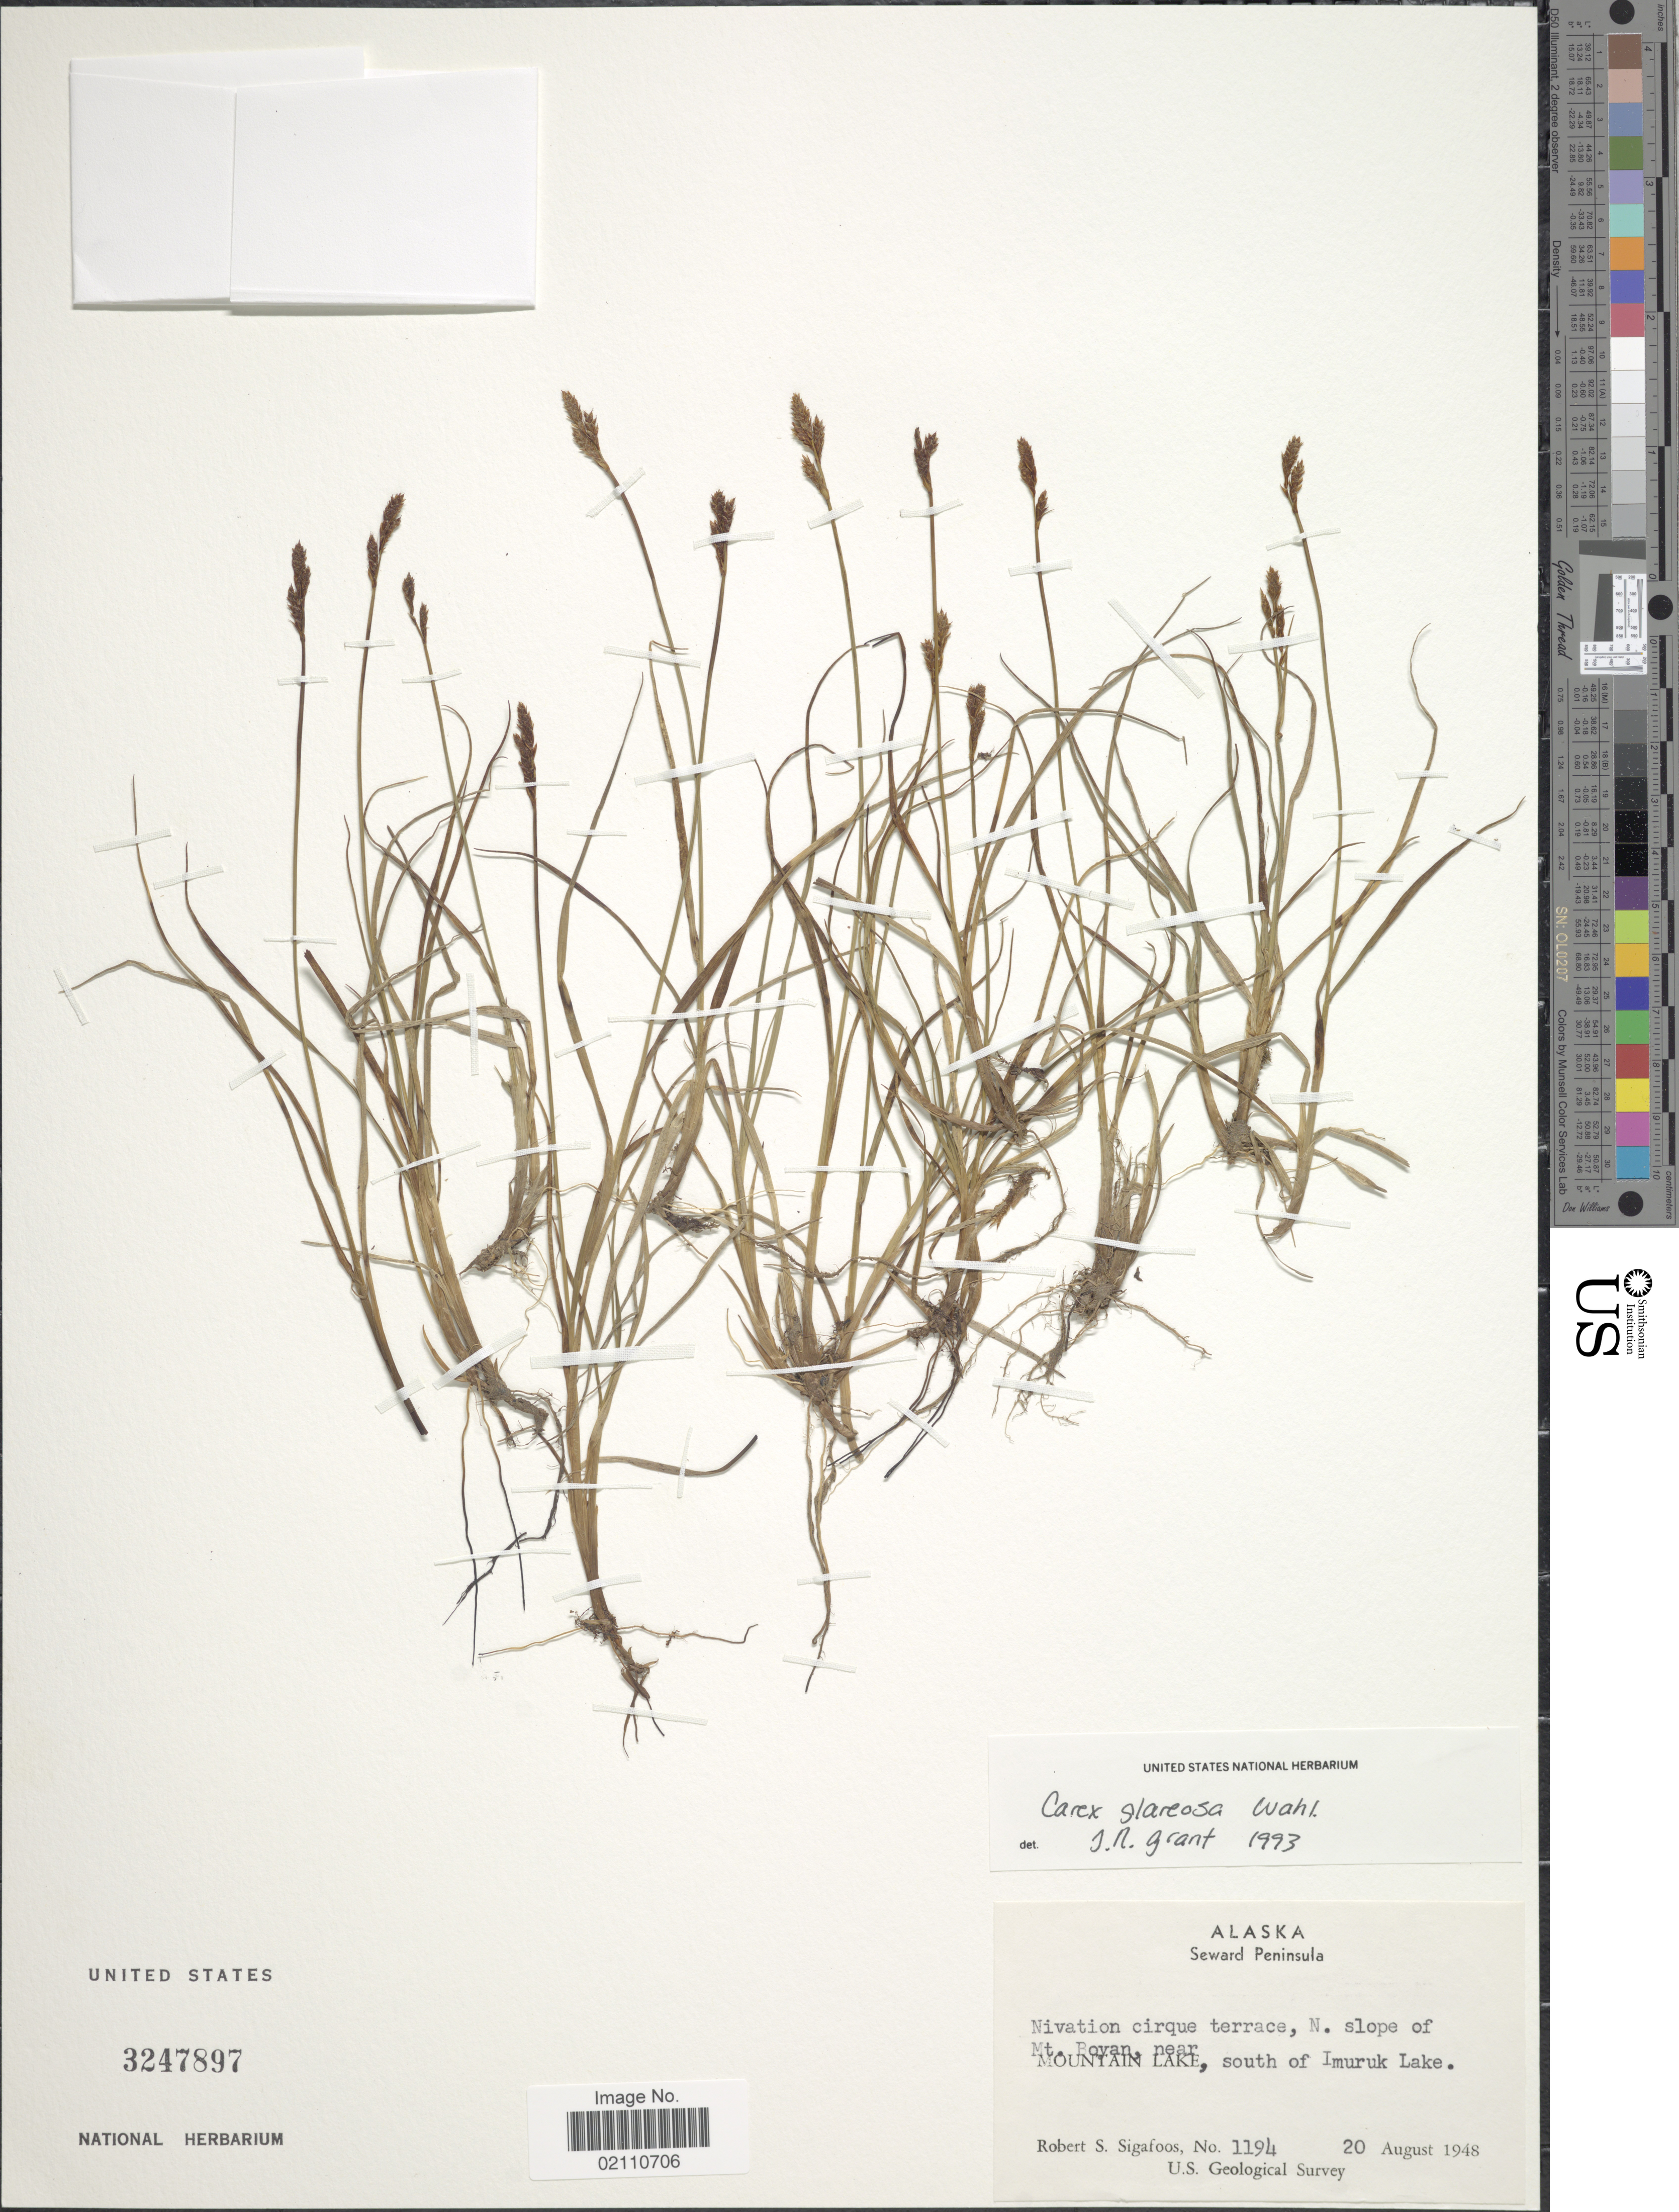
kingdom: Plantae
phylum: Tracheophyta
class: Liliopsida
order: Poales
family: Cyperaceae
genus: Carex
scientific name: Carex glareosa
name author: Schkuhr ex Wahlenb.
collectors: R. Sigafoos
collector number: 1194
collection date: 1948-08-20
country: United States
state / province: Alaska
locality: Seward Peninsula, Nivation cirque terrace, N. slope of Mt. Boyan, near Mountain Lake, south of Imuruk lake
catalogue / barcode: US 3247897